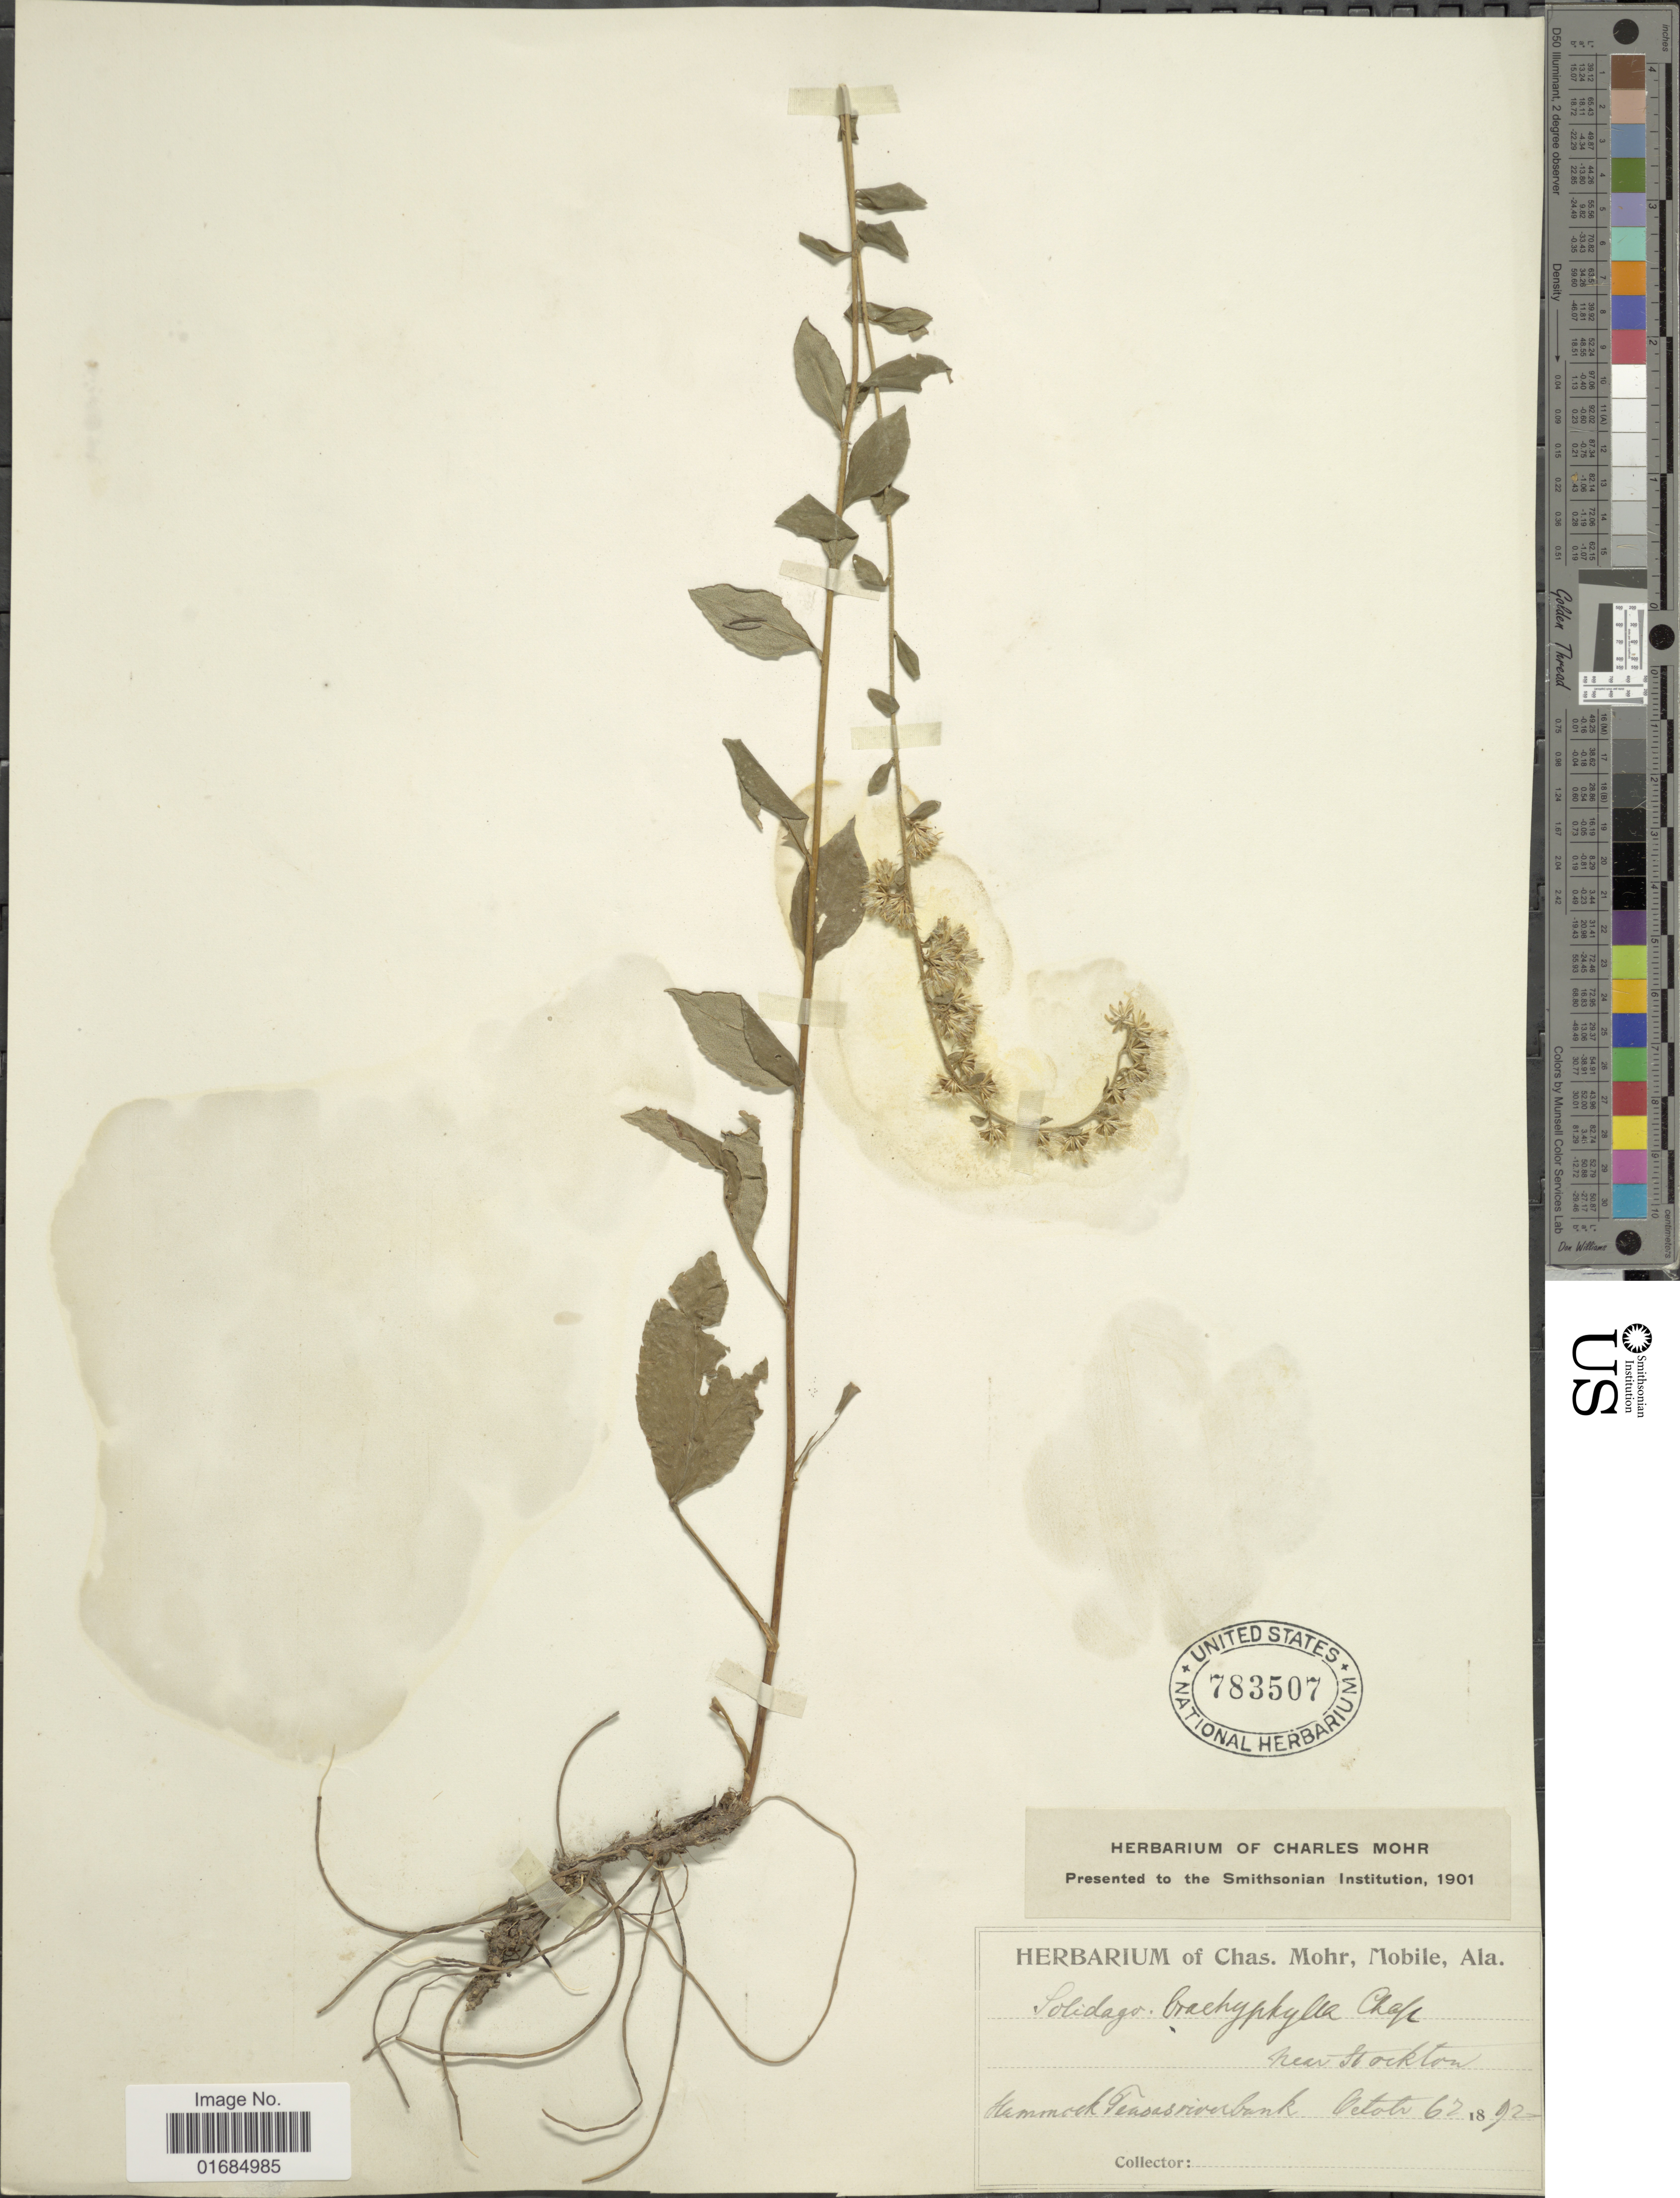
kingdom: Plantae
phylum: Tracheophyta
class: Magnoliopsida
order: Asterales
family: Asteraceae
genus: Solidago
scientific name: Solidago brachyphylla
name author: Chapman ex Torr. & A. Gray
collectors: ex herb. Charles Mohr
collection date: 1892-10-06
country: United States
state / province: Alabama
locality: Mobile, Hammock, Teasas riverbank, near Stockton.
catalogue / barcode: US 783507